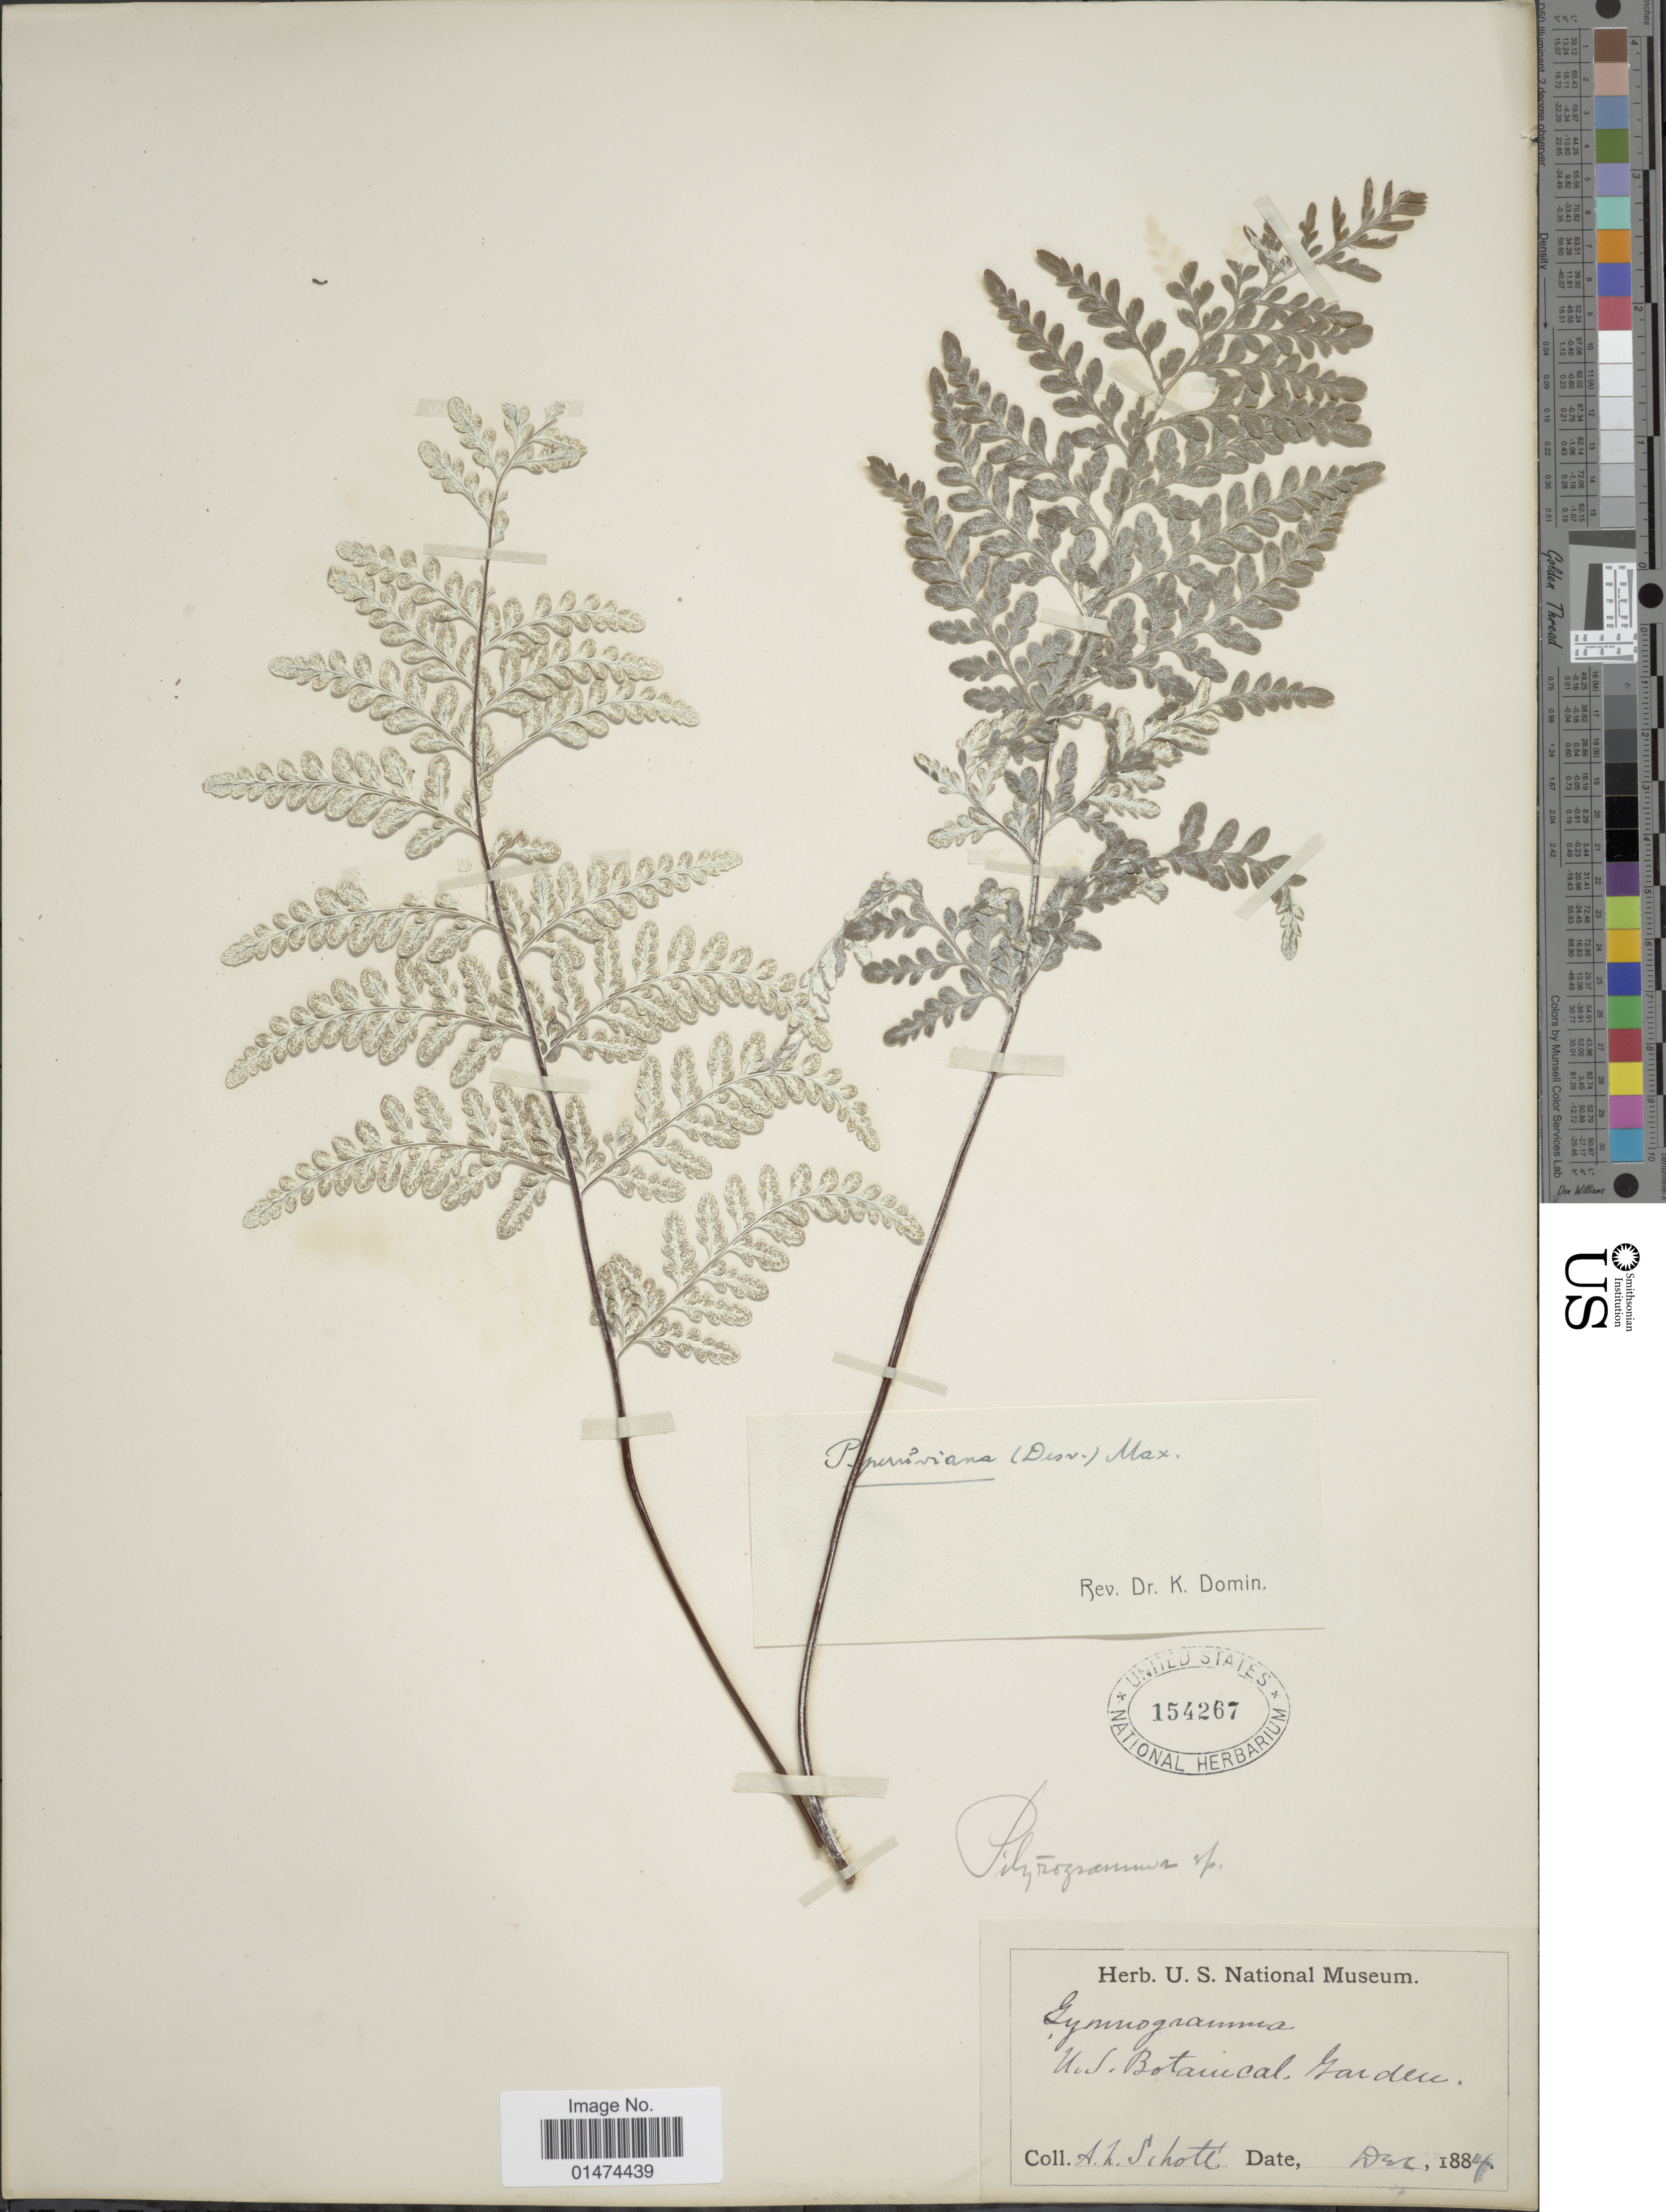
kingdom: Plantae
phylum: Tracheophyta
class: Polypodiopsida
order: Polypodiales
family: Pteridaceae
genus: Pityrogramma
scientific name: Pityrogramma chrysophylla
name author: (Sw.) Link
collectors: A. Schote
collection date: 1884-12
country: United States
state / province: District of Columbia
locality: U. S. Botanical Garden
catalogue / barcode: US 154267